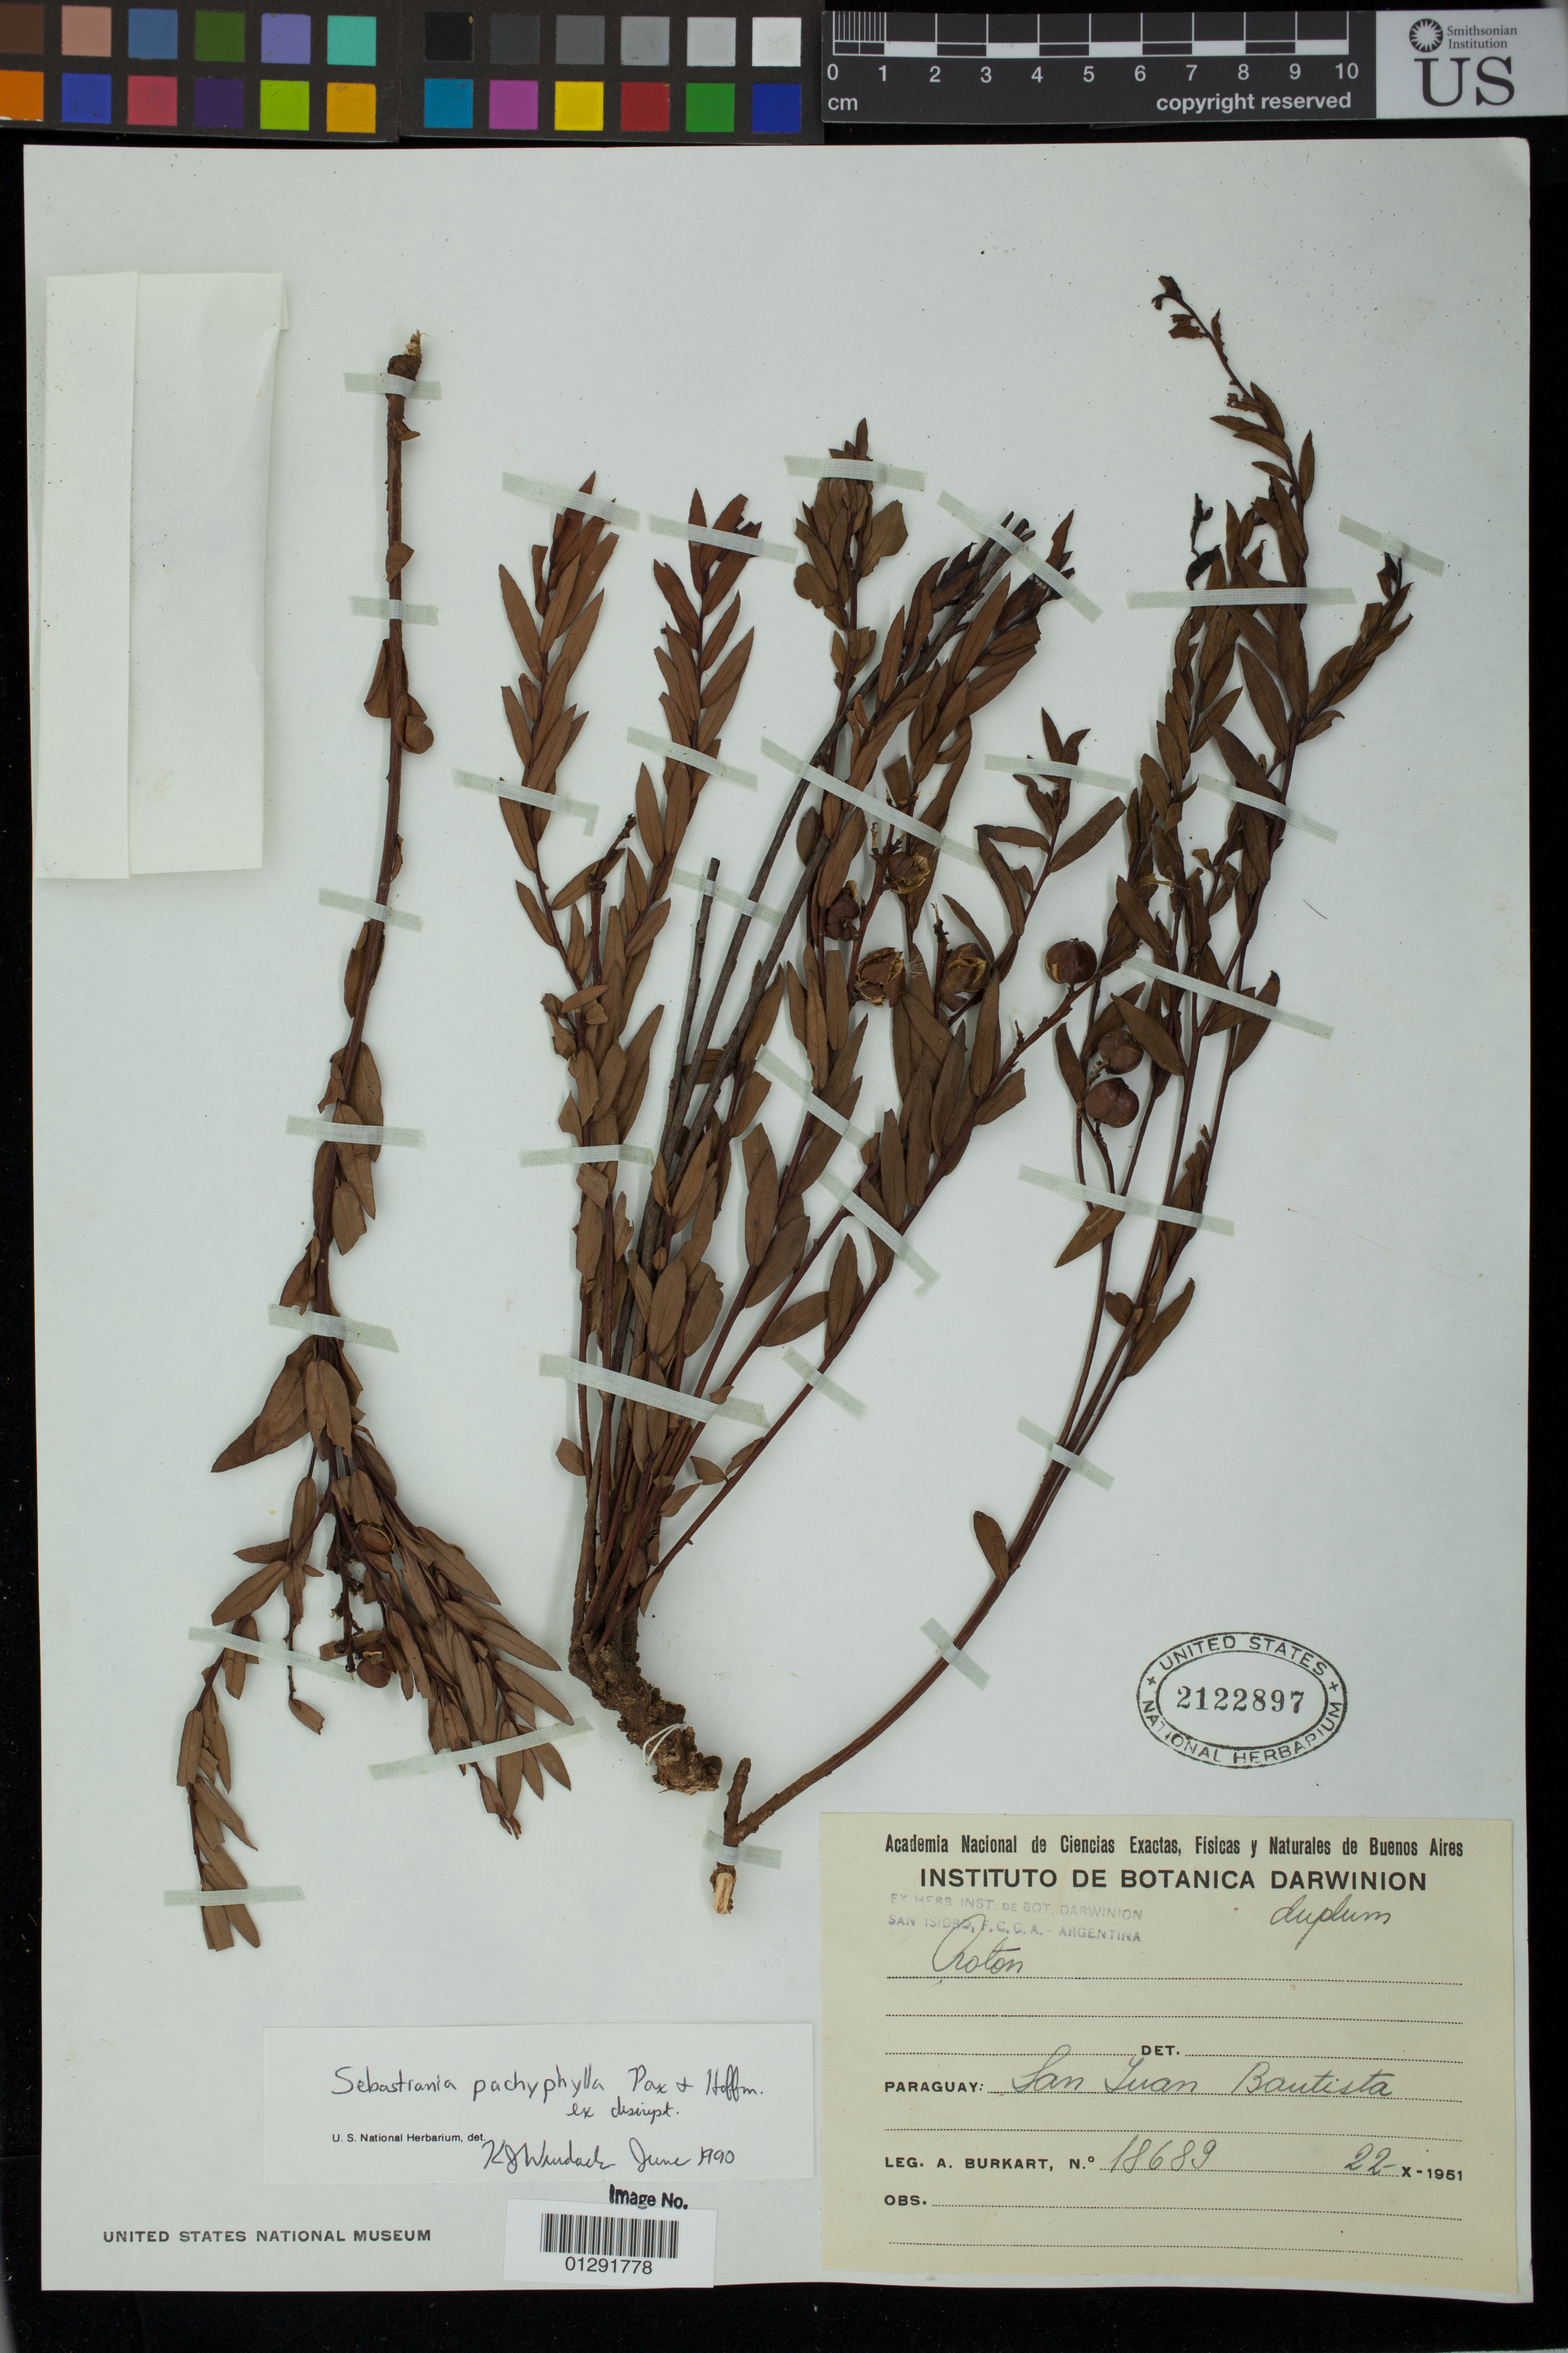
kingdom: Plantae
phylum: Tracheophyta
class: Magnoliopsida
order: Malpighiales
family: Euphorbiaceae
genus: Sebastiania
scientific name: Sebastiania pachyphylla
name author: Pax & K. Hoffm.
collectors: A. E. Burkart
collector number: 18689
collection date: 1951-10-22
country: Paraguay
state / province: Misiones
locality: San Juan Bautista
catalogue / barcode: US 2122897